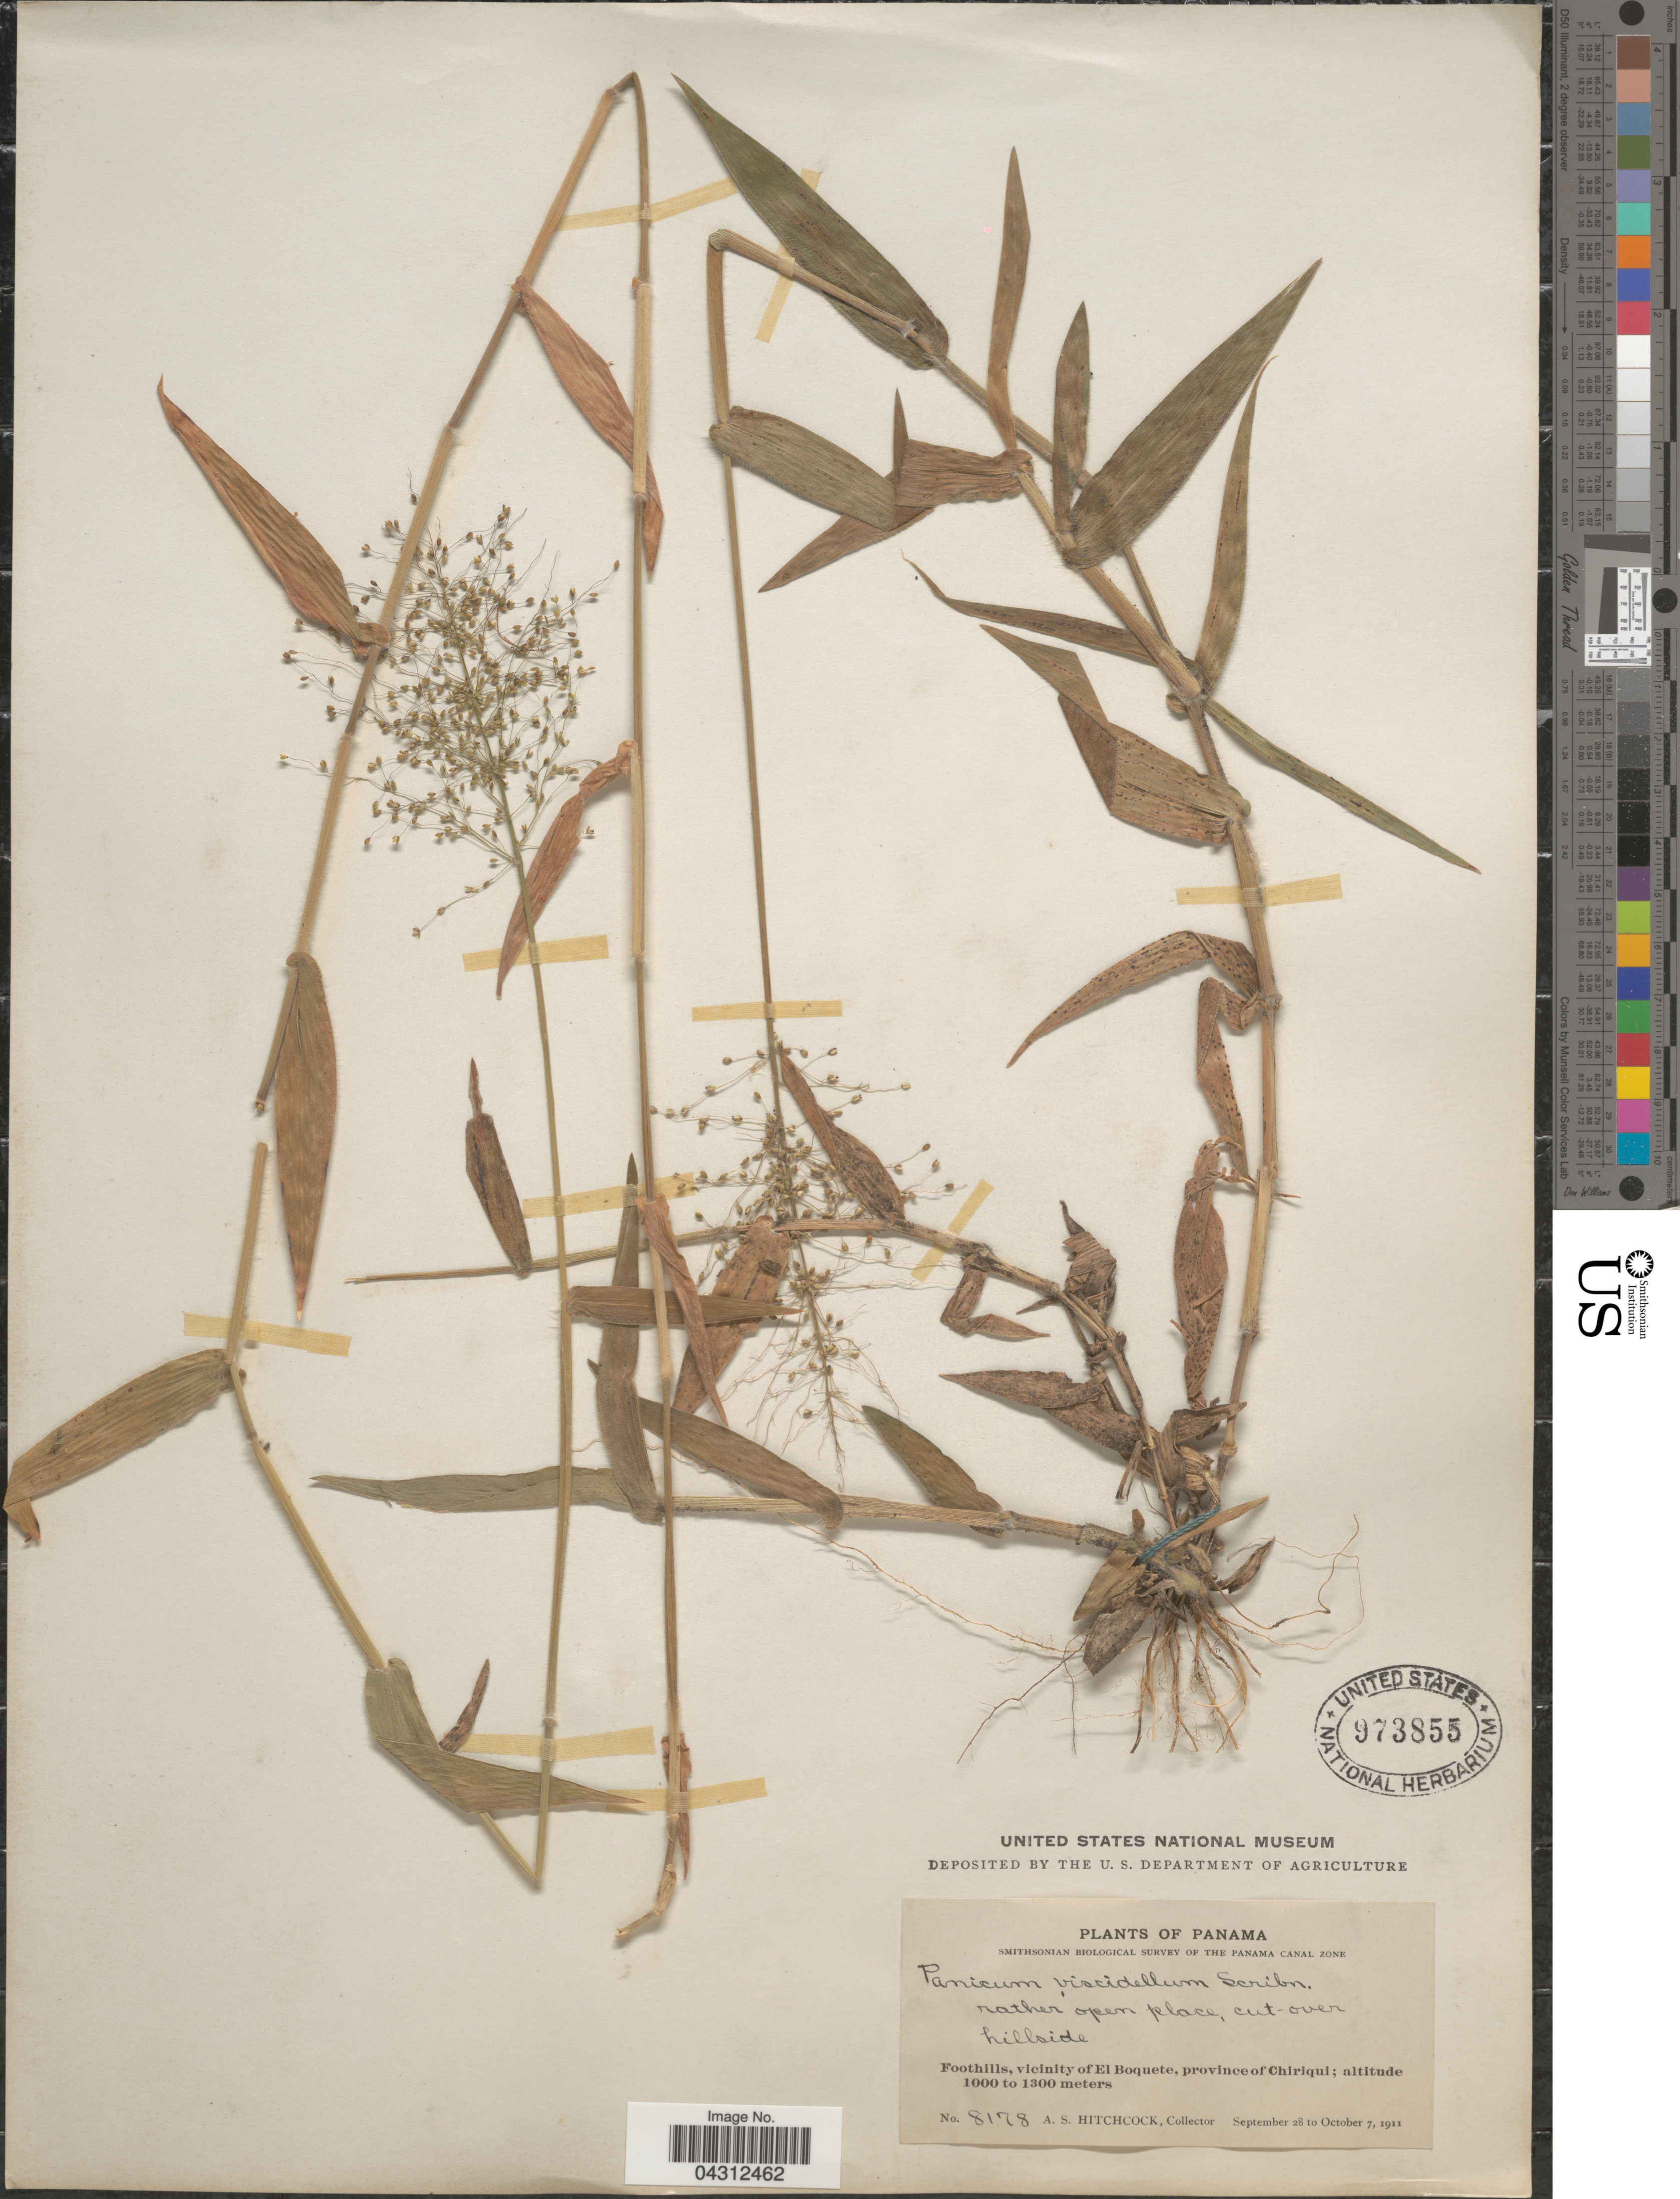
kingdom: Plantae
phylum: Tracheophyta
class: Liliopsida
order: Poales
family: Poaceae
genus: Dichanthelium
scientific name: Dichanthelium viscidellum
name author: (Scribn.) Gould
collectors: A. S. Hitchcock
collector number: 8178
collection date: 1911-09-28/1911-10-07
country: Panama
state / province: Chiriqui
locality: Smithsonian Biological Survey of the Panama Canal Zone. Foothills, vicinity of El Boquete.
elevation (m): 1000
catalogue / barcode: US 973855